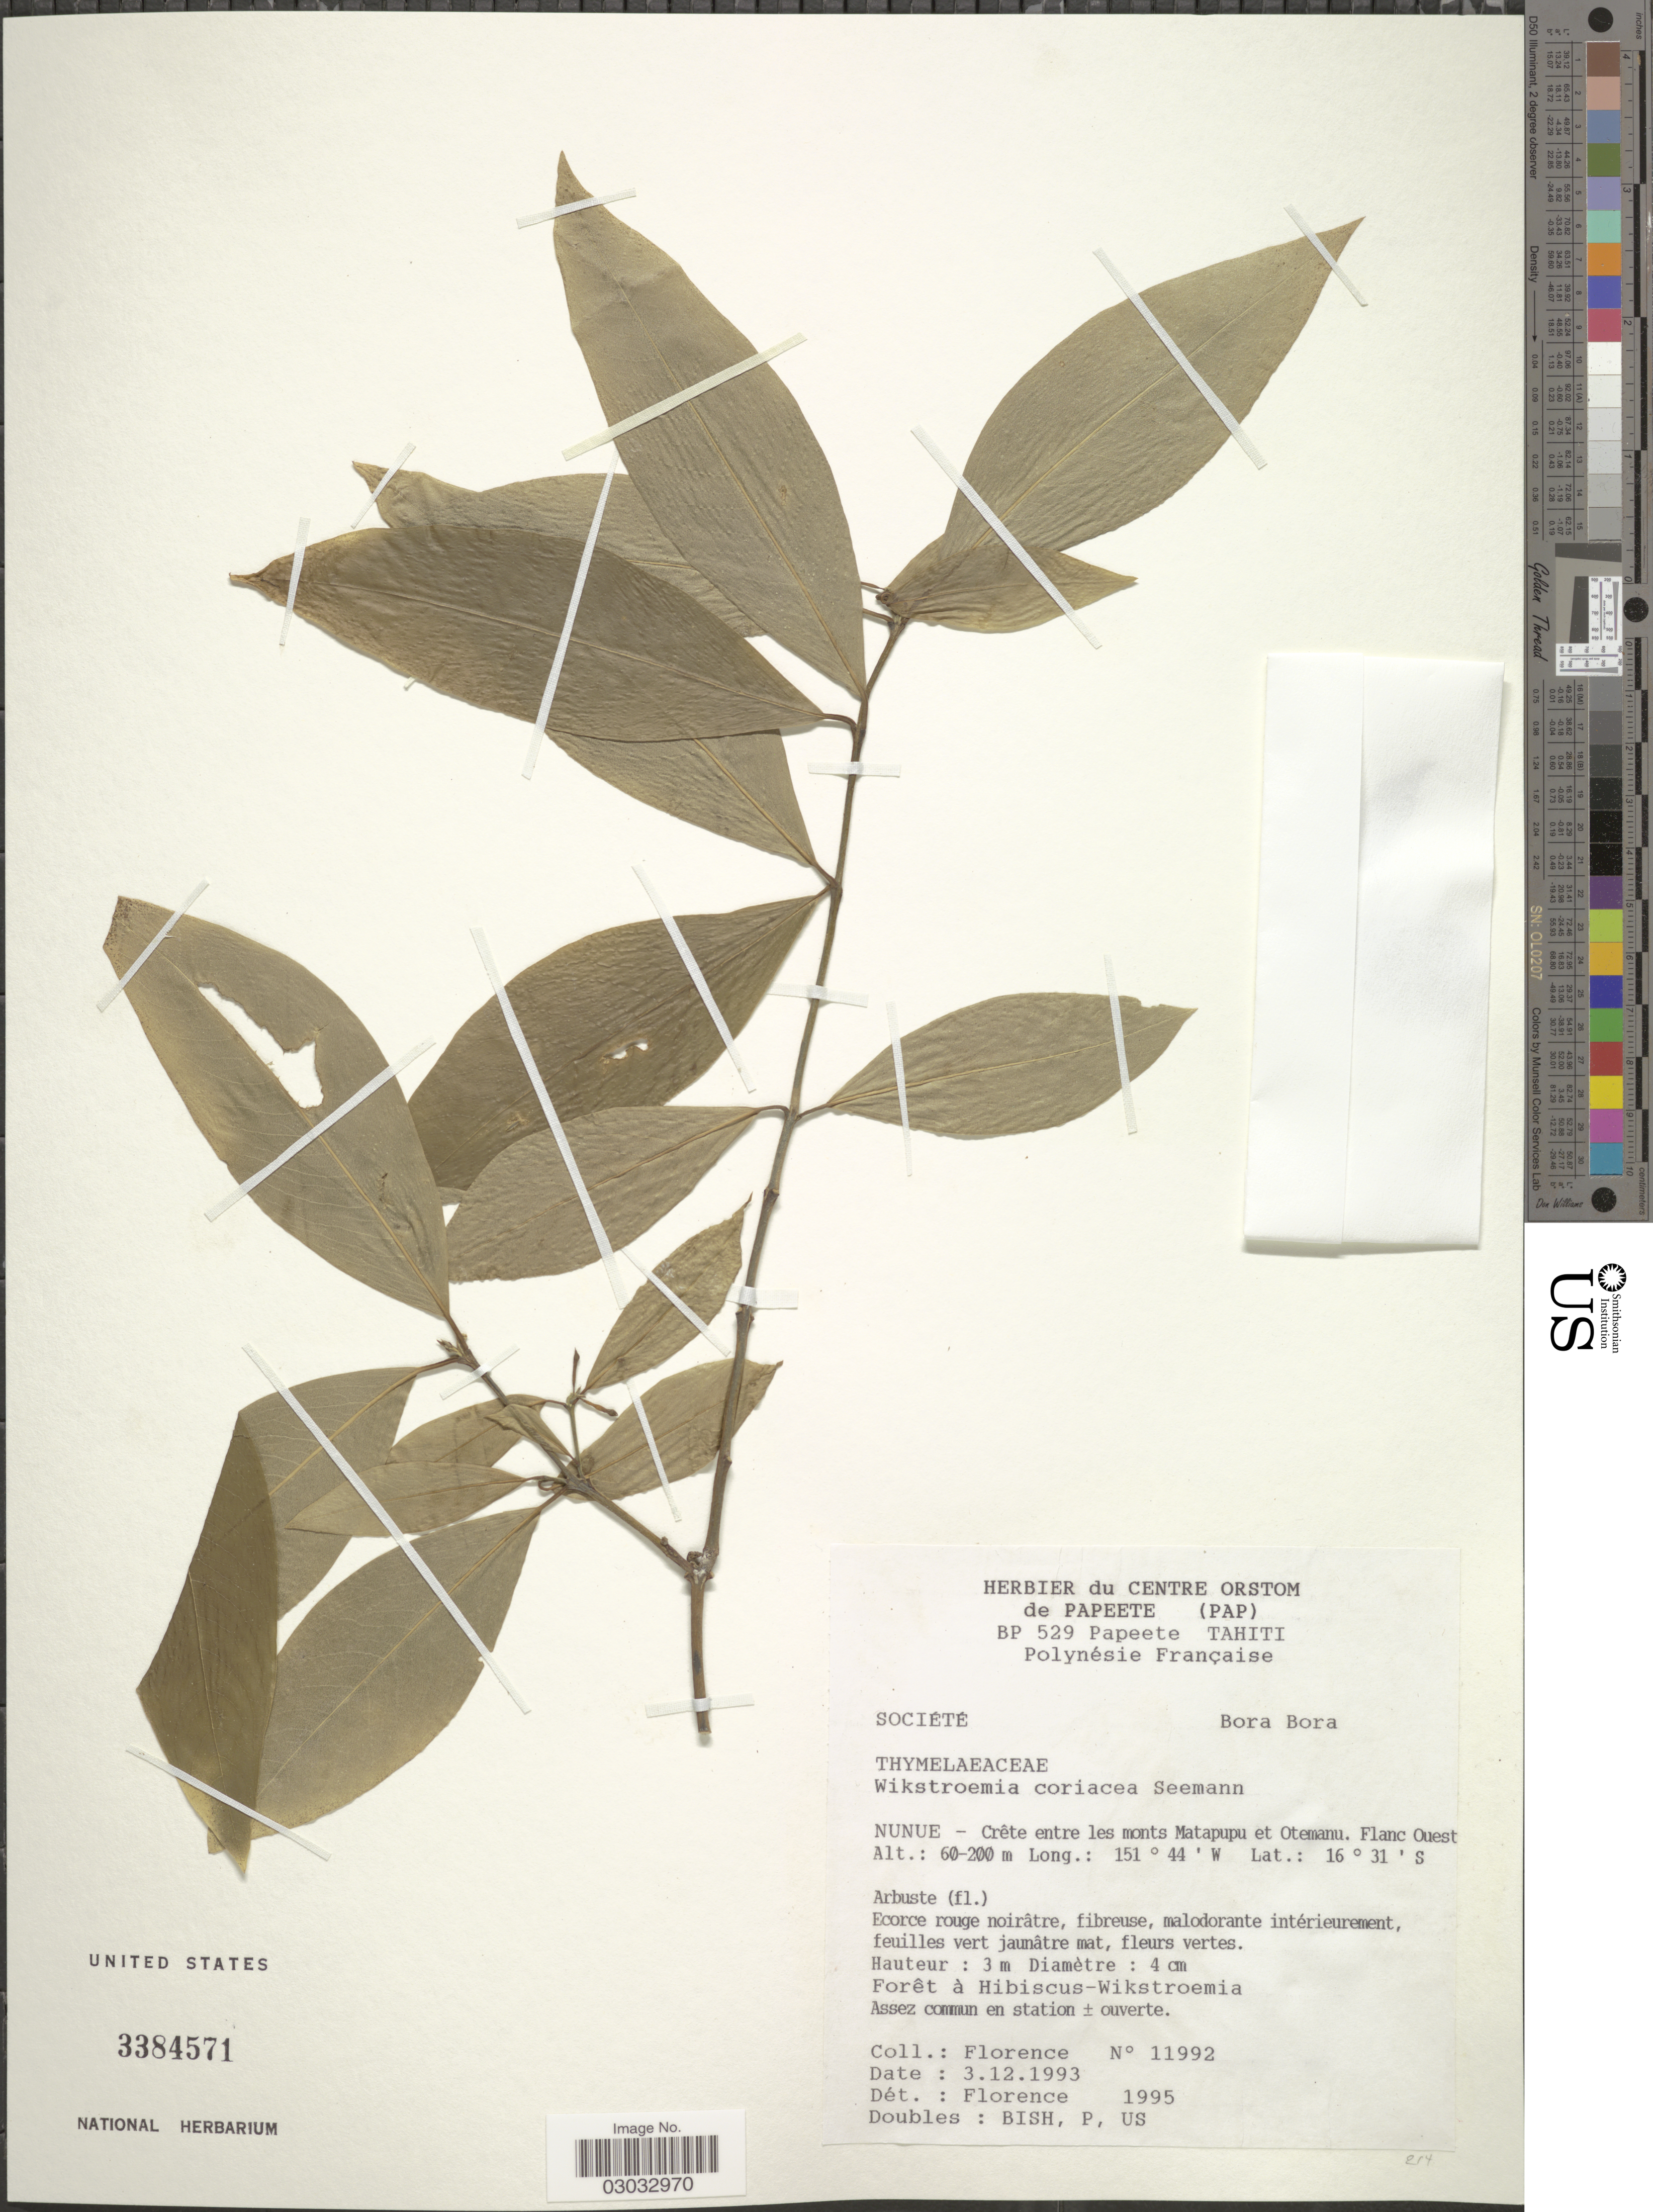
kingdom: Plantae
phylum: Tracheophyta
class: Magnoliopsida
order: Malvales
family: Thymelaeaceae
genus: Wikstroemia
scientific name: Wikstroemia coriacea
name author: Seem.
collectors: -. Florence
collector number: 11992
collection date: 1993-12-03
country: French Polynesia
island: Bora Bora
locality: Société, Bora Bora, Nunue - Crête entre les monts Matapupu et Otemanu. Flan Ouest.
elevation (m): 60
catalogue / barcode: US 3384571